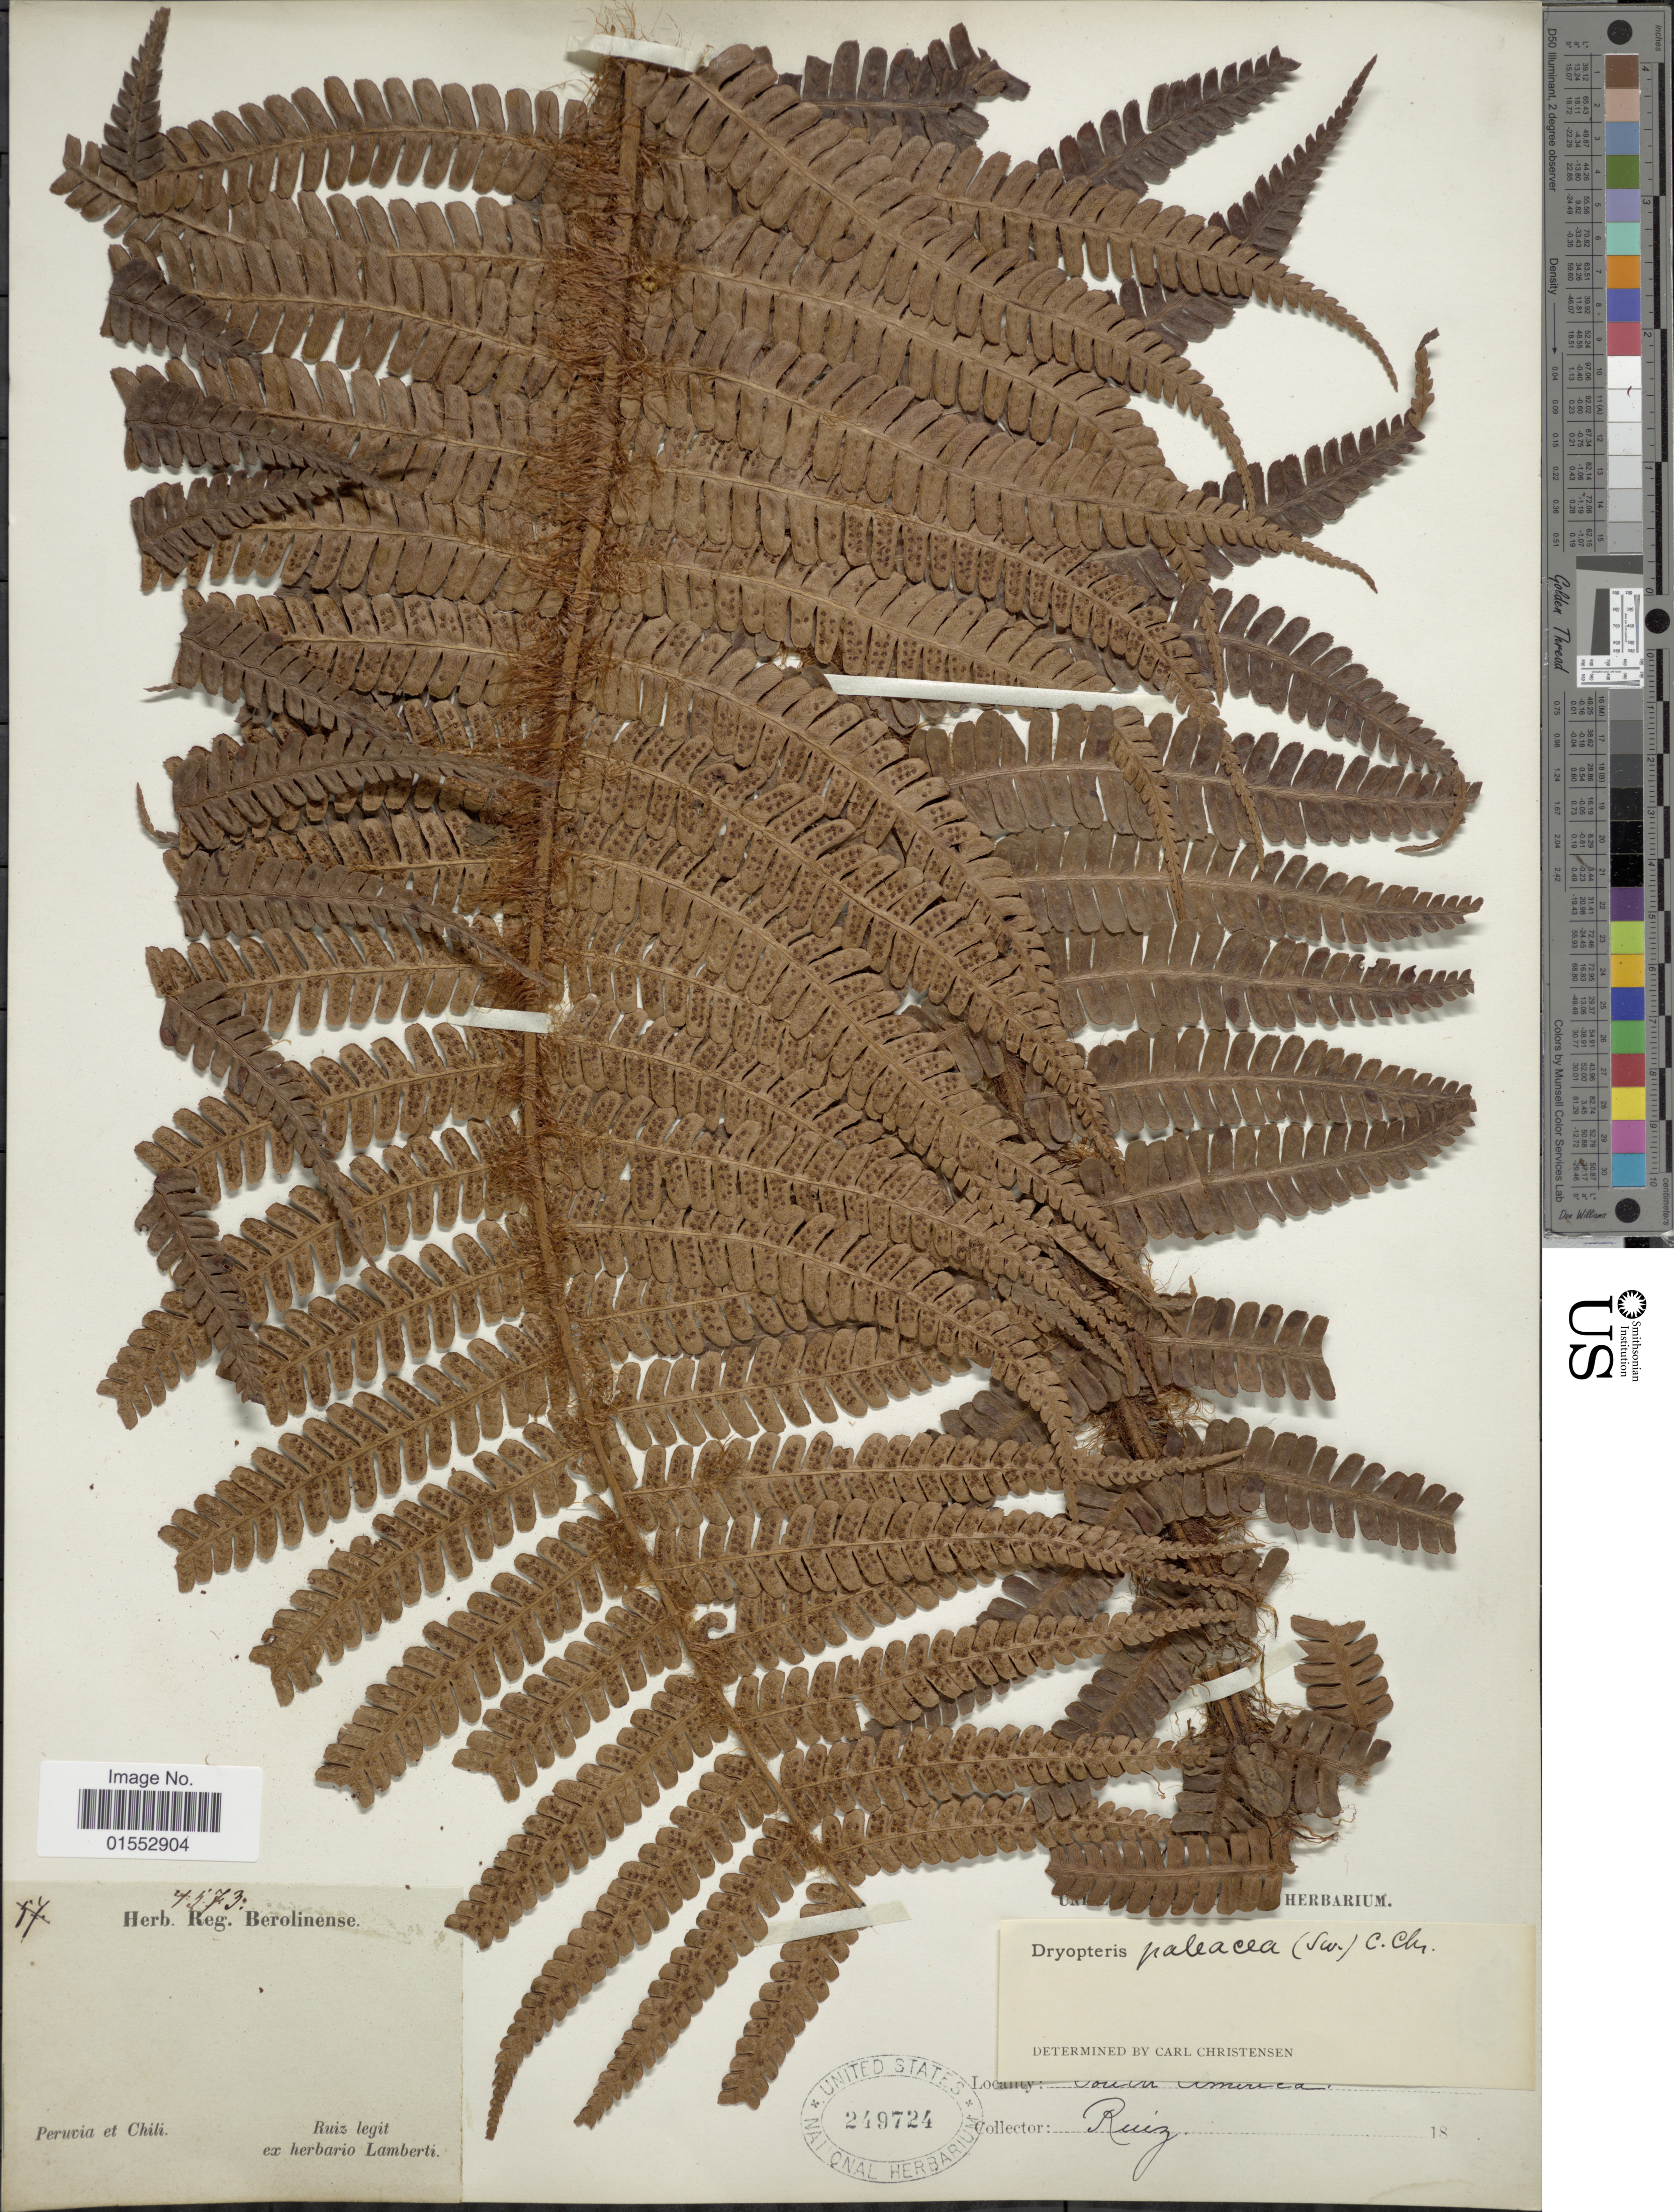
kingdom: Plantae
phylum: Tracheophyta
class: Polypodiopsida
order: Polypodiales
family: Dryopteridaceae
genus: Dryopteris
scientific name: Dryopteris wallichiana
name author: (Spreng.) Hyl.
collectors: Ruiz, --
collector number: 4573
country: Peru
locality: Peruvia et Chili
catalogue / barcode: US 249724